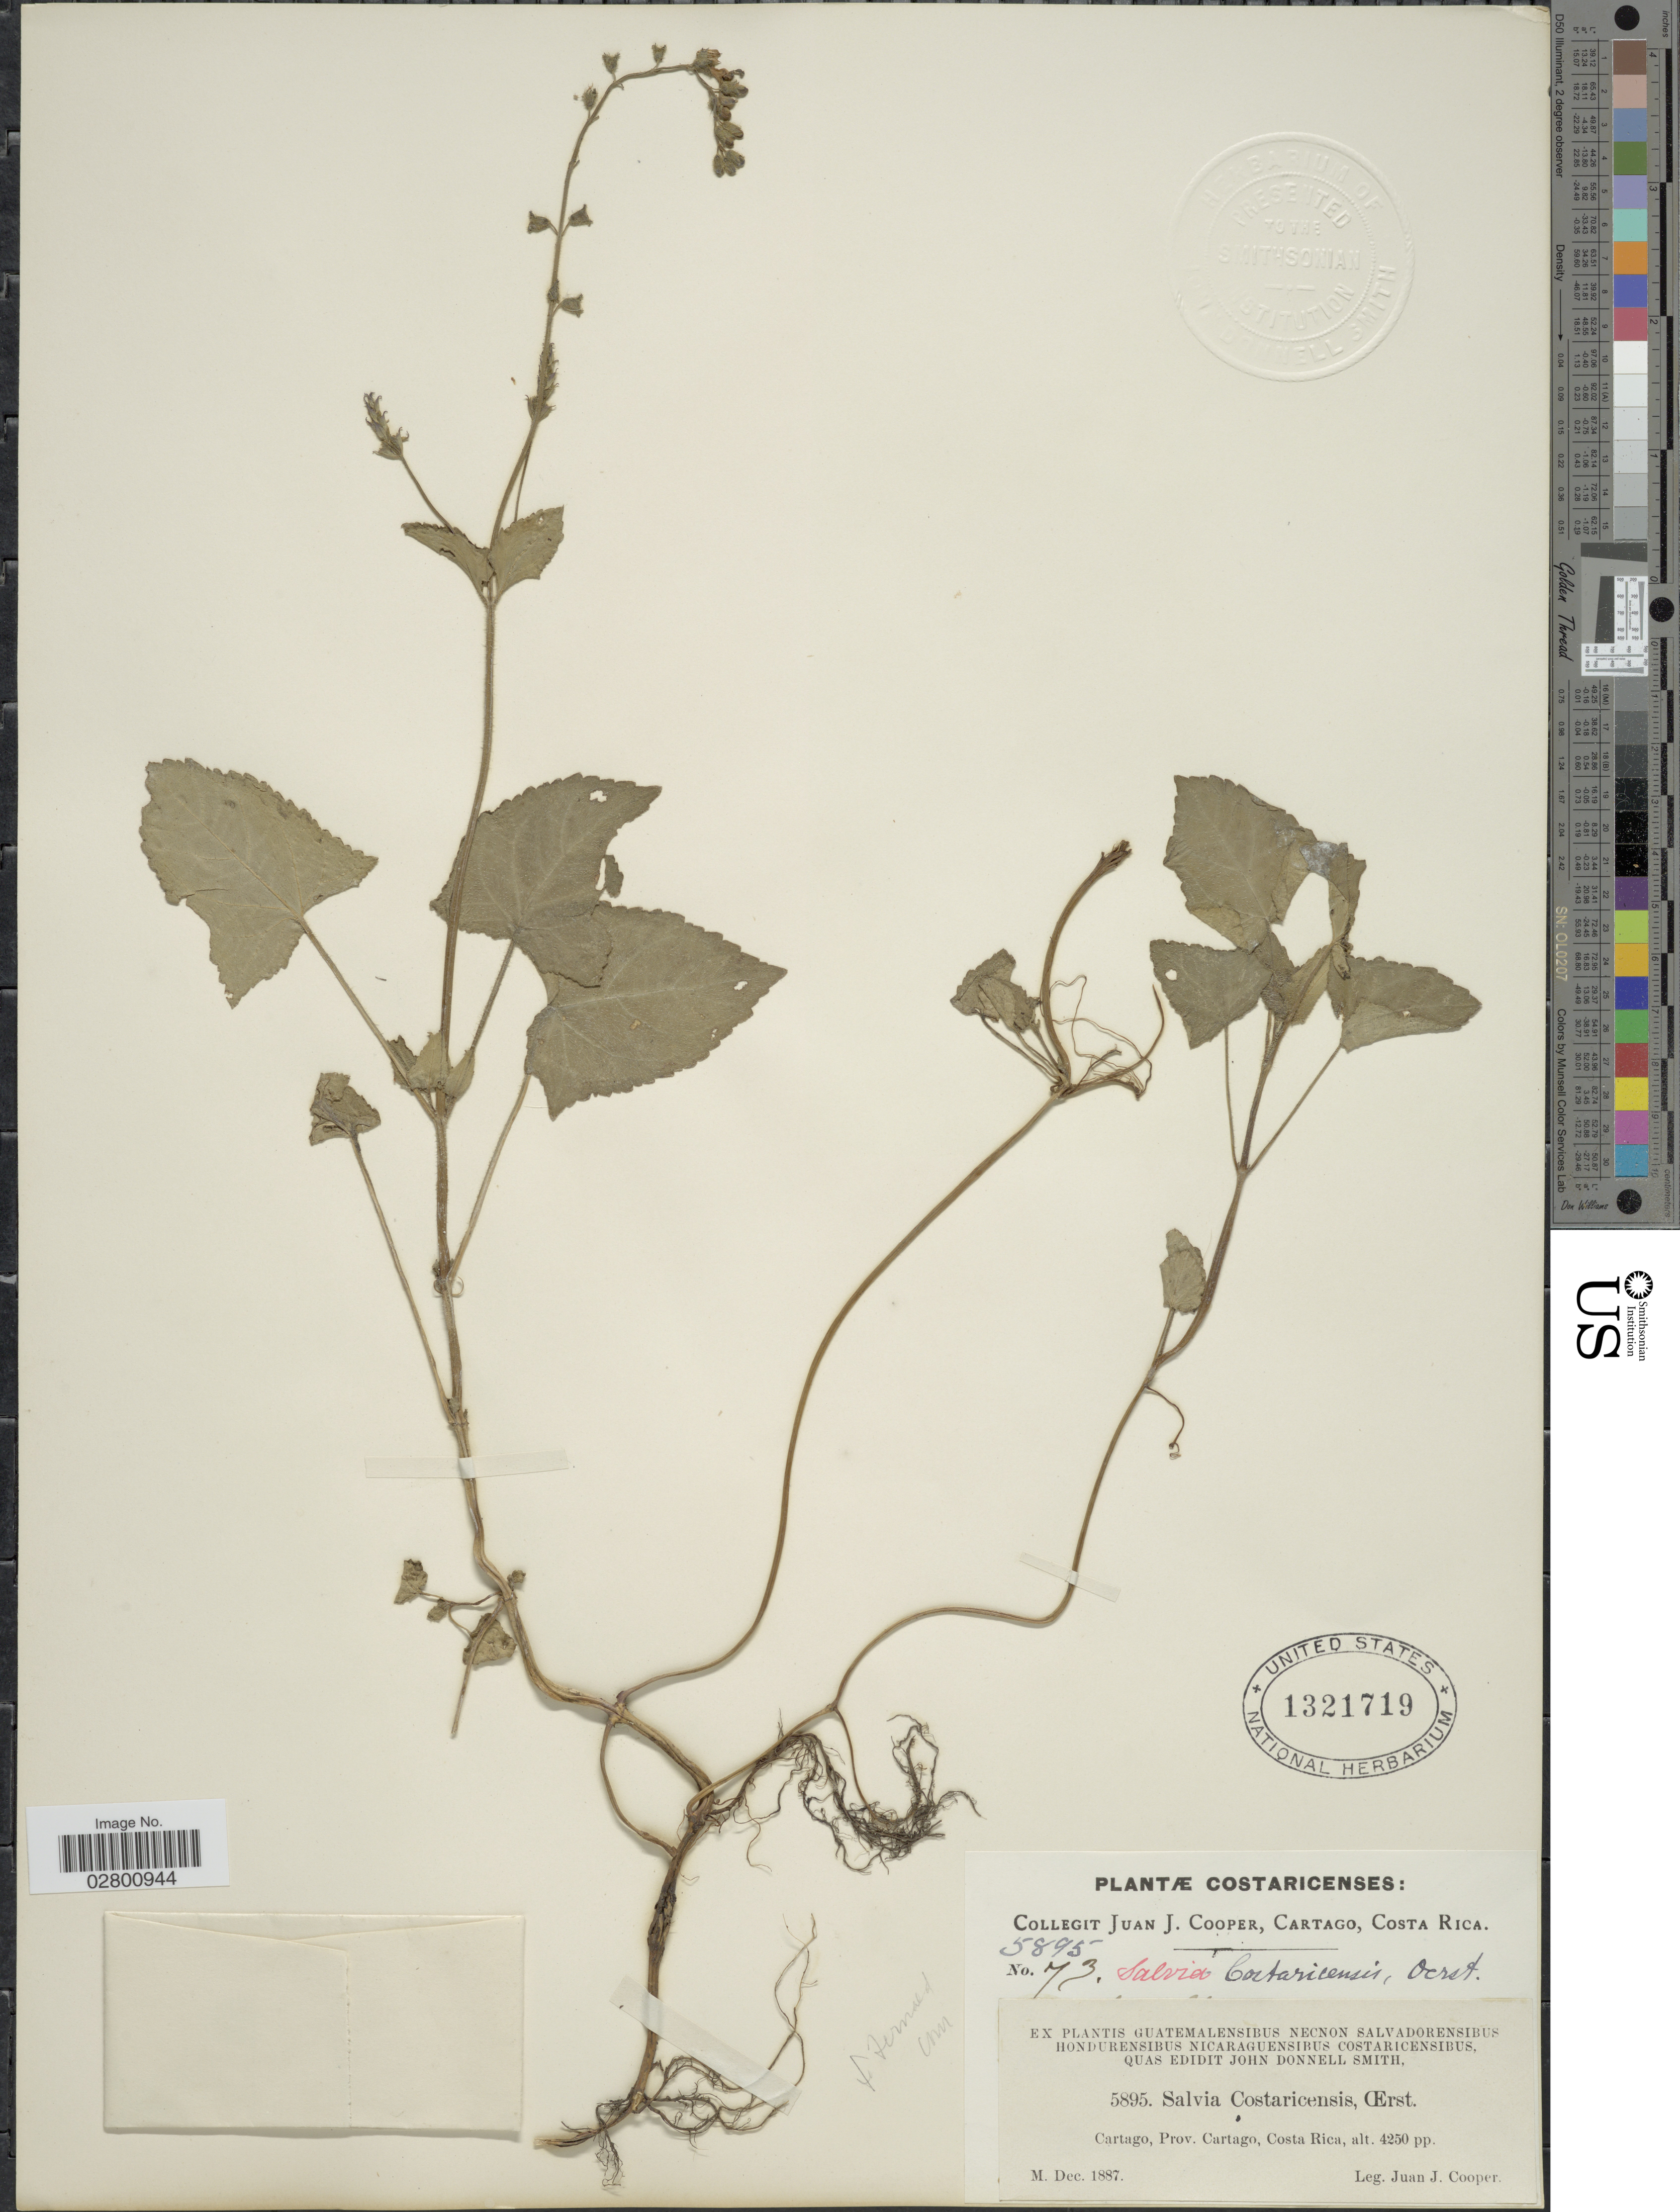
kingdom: Plantae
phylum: Tracheophyta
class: Magnoliopsida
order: Lamiales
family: Lamiaceae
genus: Salvia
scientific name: Salvia costaricensis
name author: Oerst.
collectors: J. J. Cooper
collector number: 5895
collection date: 1887-12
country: Costa Rica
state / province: Cartago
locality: Cartago.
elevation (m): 1295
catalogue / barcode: US 1321719